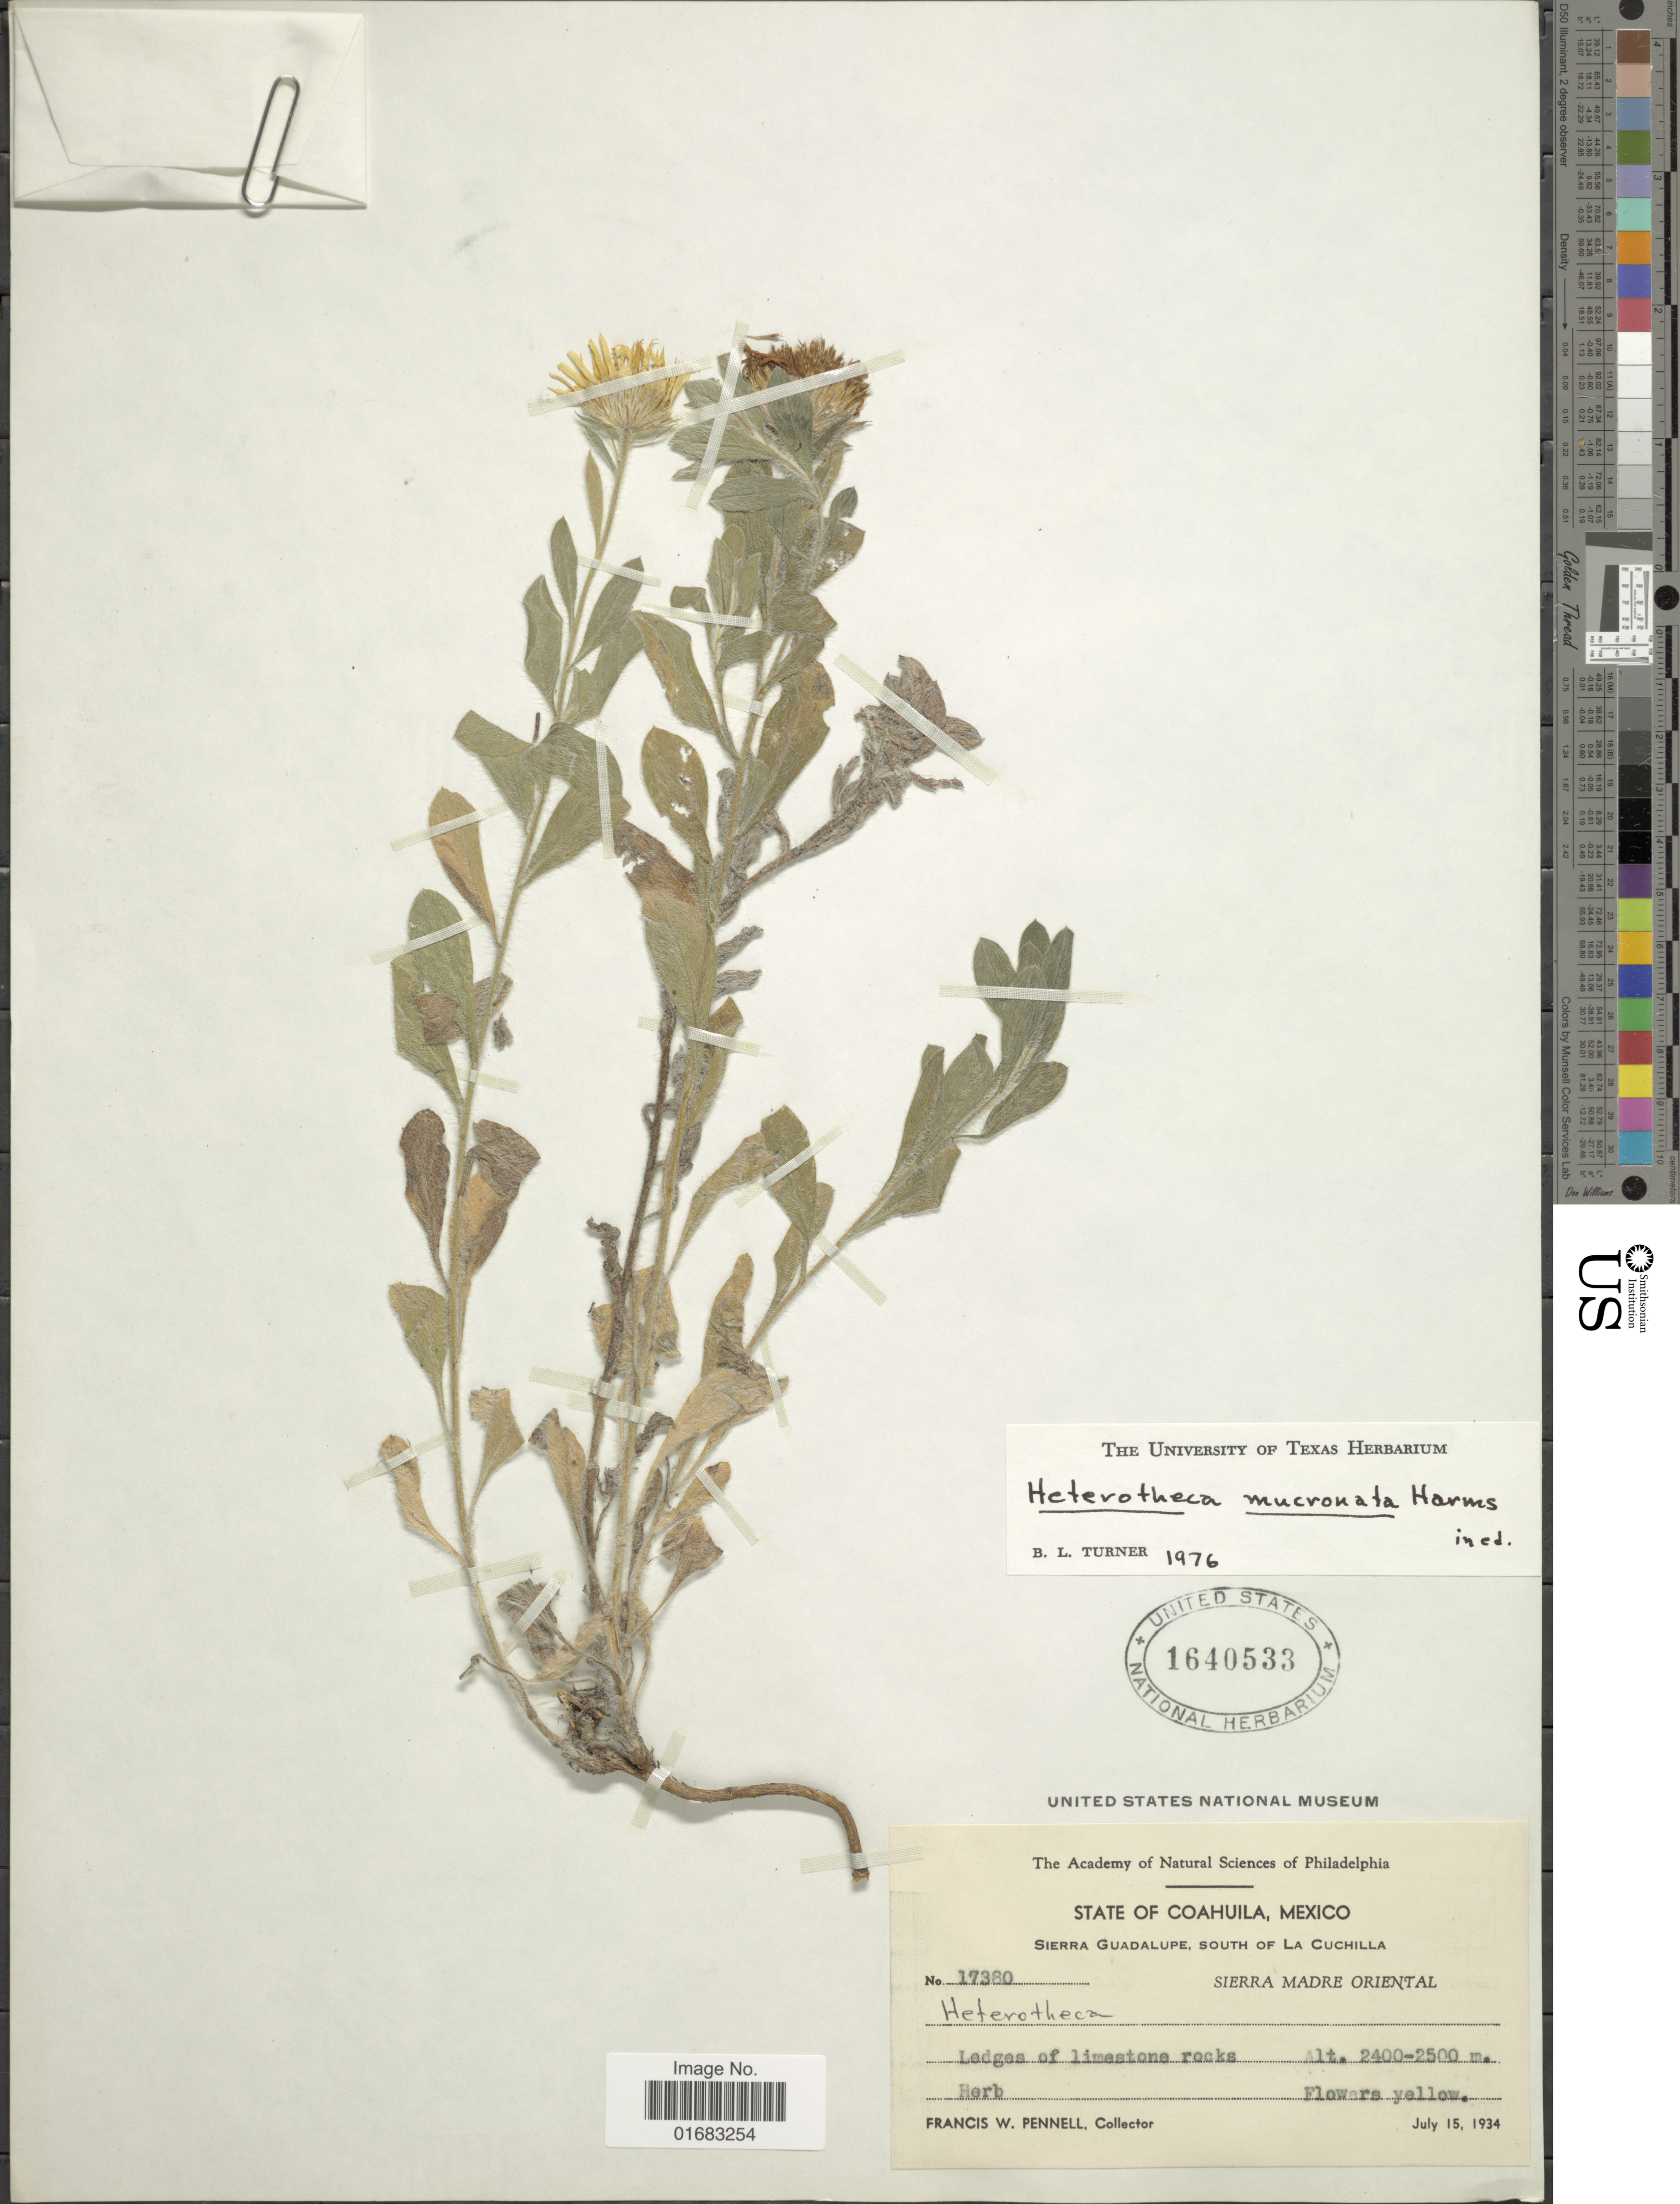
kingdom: Plantae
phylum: Tracheophyta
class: Magnoliopsida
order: Asterales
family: Asteraceae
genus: Heterotheca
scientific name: Heterotheca mucronata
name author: V.L. Harms ex B.L. Turner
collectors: F. W. Pennell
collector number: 17380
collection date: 1934-07-15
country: Mexico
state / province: Coahuila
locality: State of Coahuila, Mexico. Sierra Guadalupe, south of La Coahuila. Sierra Madre Oriental. Ledges of limestone rocks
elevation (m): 2400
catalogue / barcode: US 1640533